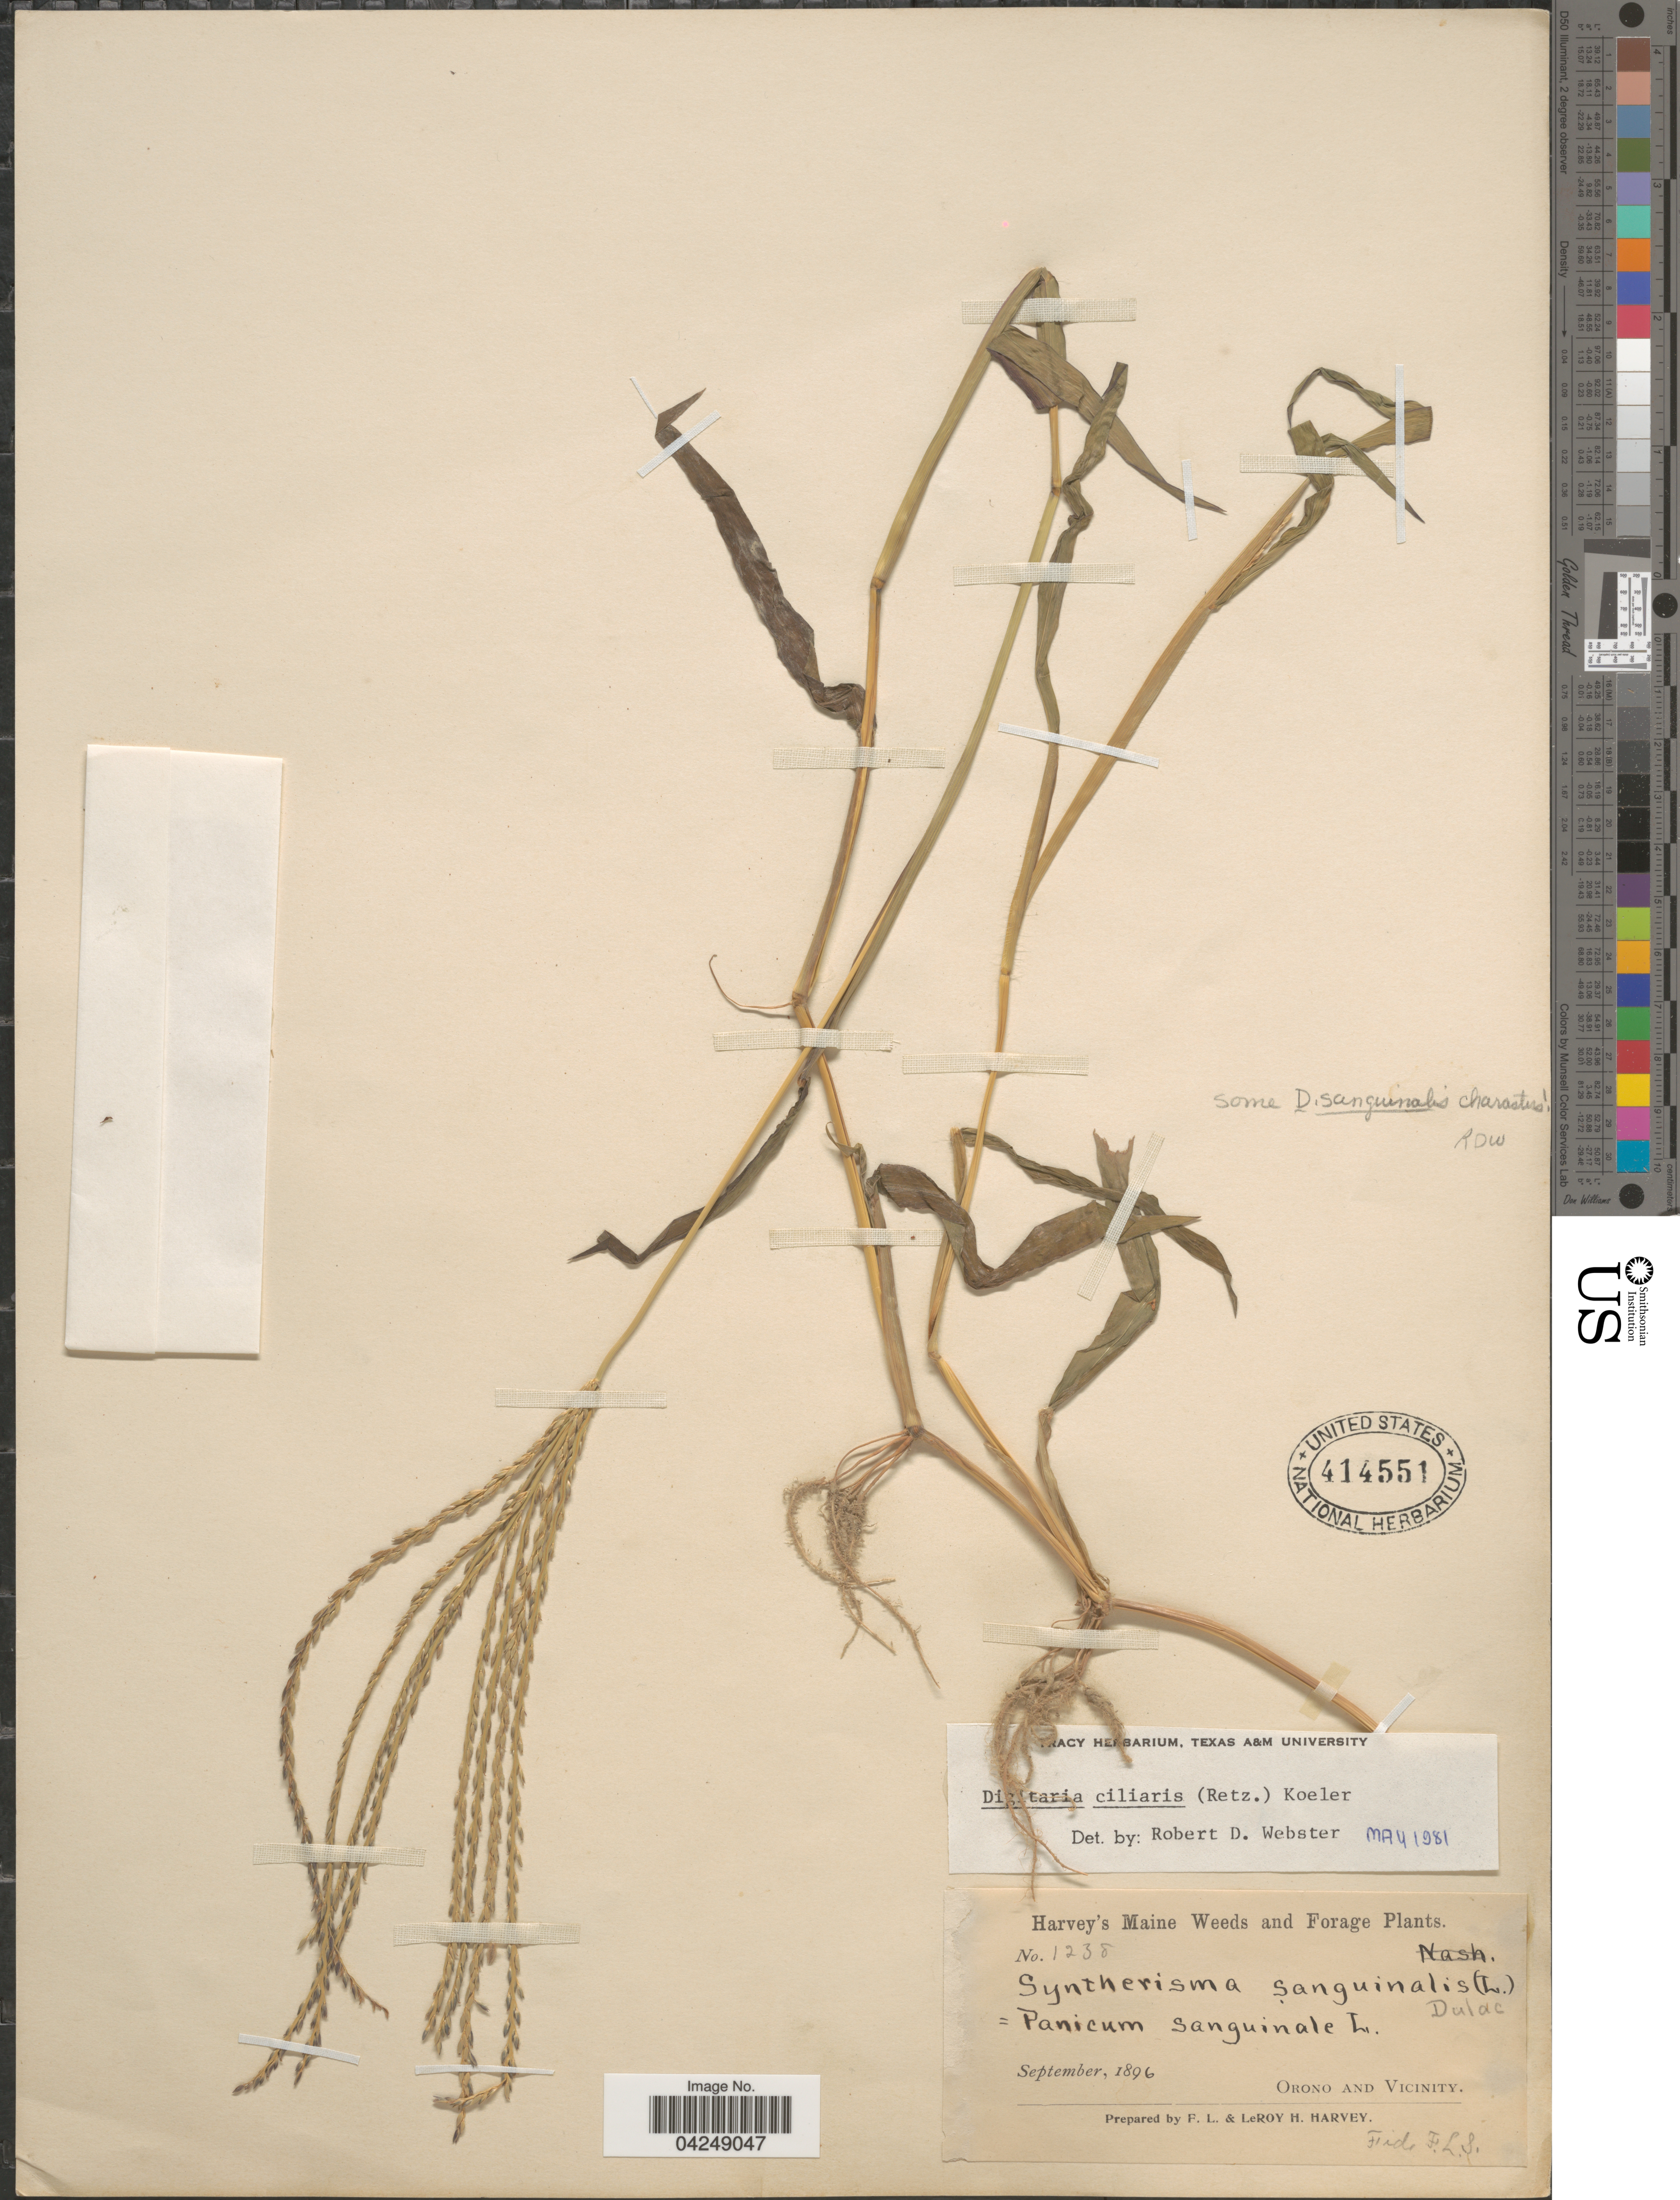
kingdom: Plantae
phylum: Tracheophyta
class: Liliopsida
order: Poales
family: Poaceae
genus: Digitaria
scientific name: Digitaria ciliaris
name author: (Retz.) Koeler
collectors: F. L. Harvey & L. H. Harvey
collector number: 1238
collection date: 1896-09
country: United States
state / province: Maine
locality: Maine Weeds and Forage Plants. Orono and Vicinity.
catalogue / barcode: US 414551